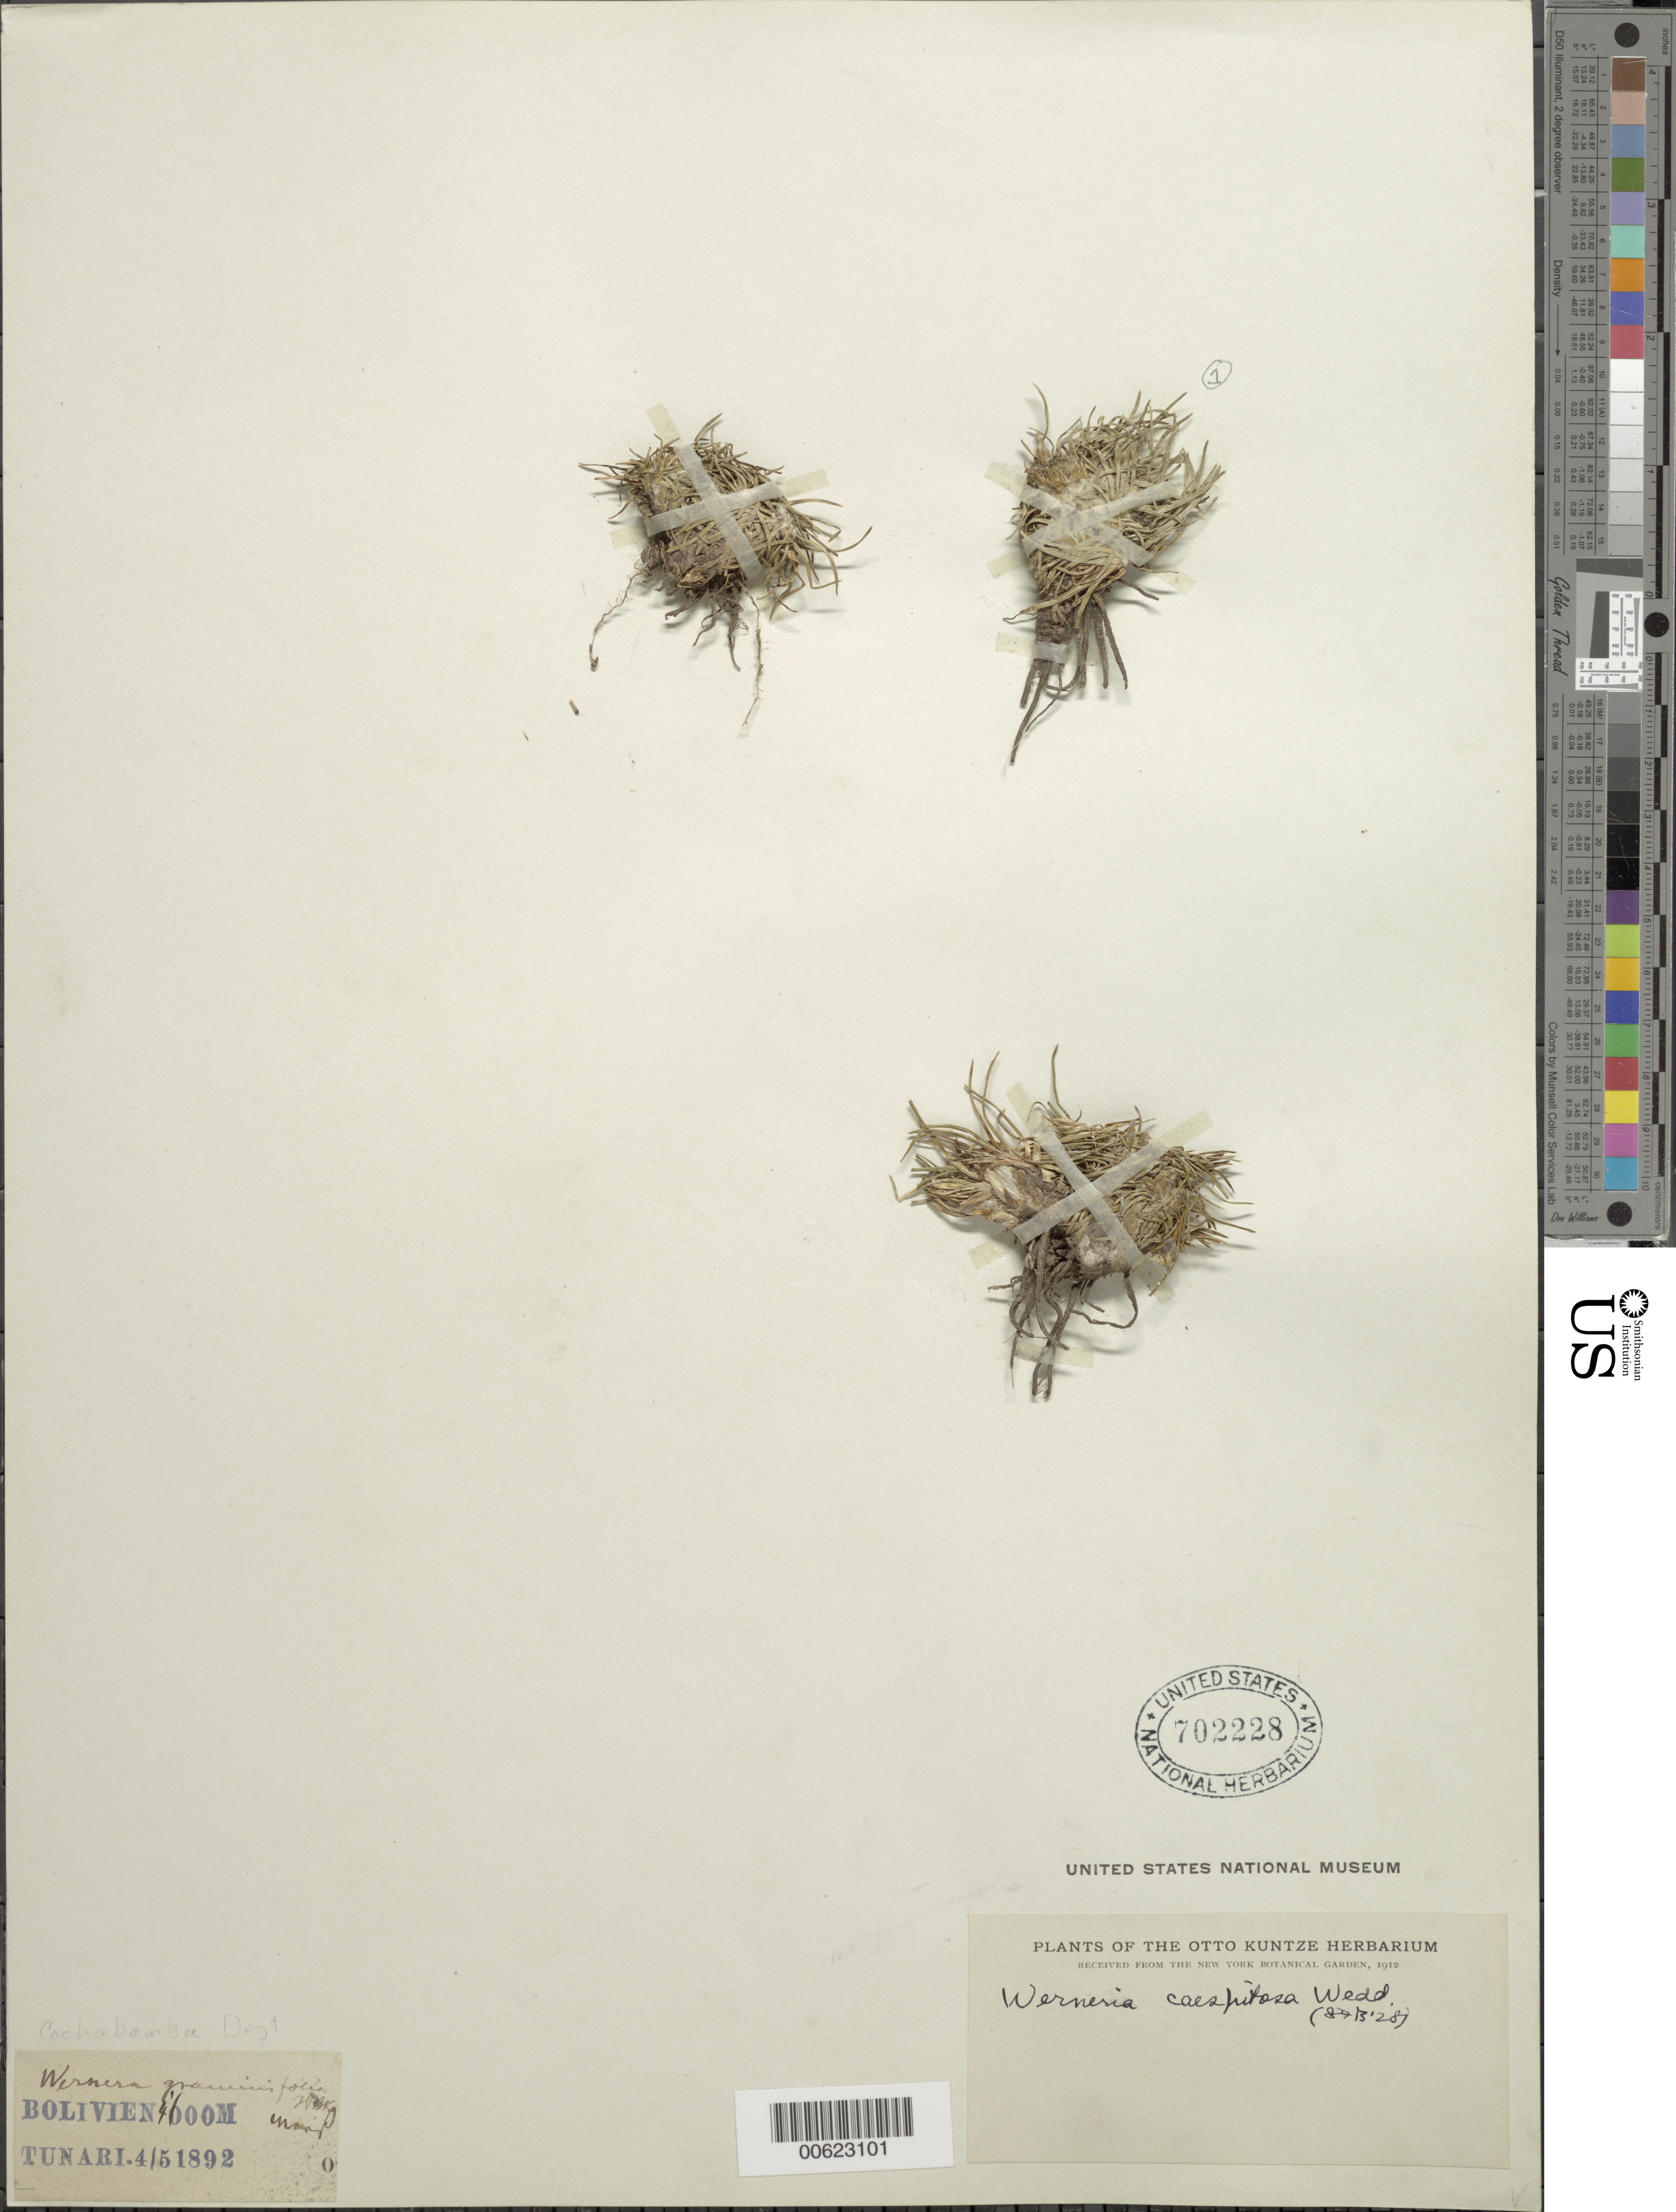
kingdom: Plantae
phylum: Tracheophyta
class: Magnoliopsida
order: Asterales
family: Asteraceae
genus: Werneria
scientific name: Werneria caespitosa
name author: Wedd.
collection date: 1892-04-05 or 1892-05-04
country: Bolivia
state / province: Cochabamba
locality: Tunari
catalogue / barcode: US 702228